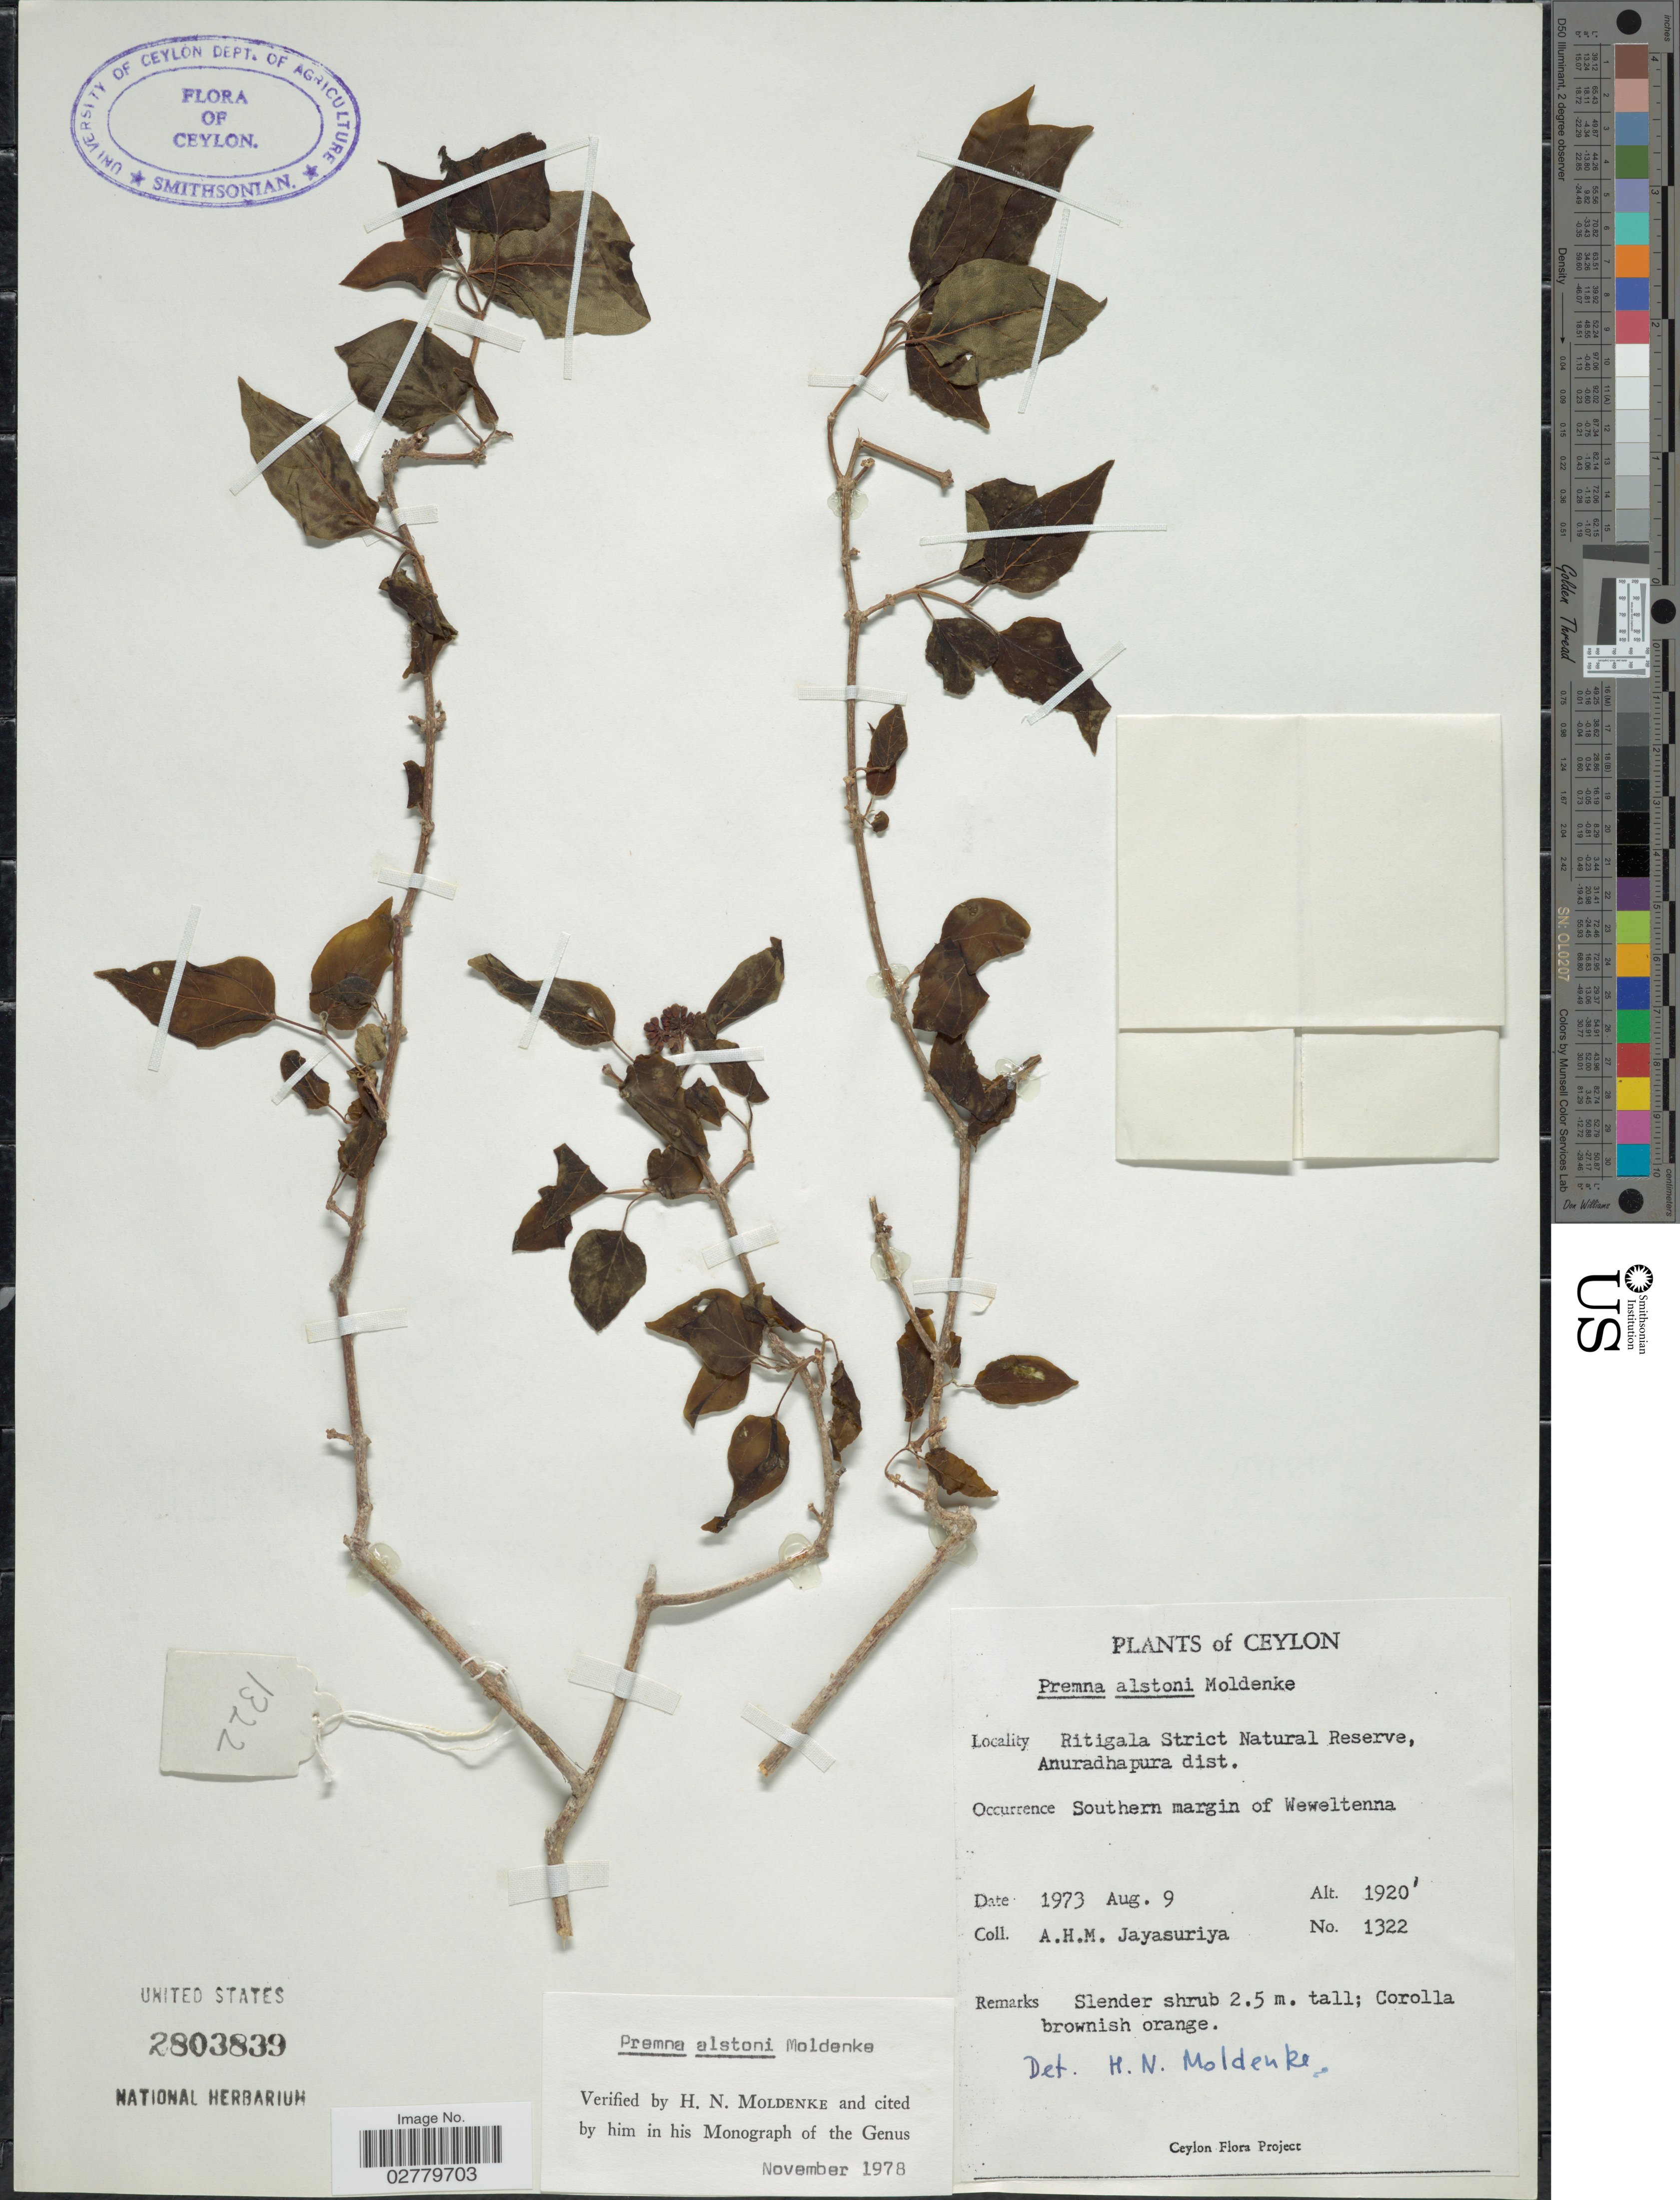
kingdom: Plantae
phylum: Tracheophyta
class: Magnoliopsida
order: Lamiales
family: Lamiaceae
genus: Premna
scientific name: Premna alstonii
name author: Moldenke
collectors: A. H. Jayasuriya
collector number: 1322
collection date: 1973-08-09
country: Sri Lanka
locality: Ceylon. Ritigala Strict Natural Reserve, Anuradhapura dist. Southern margin of Weweltenna.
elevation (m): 585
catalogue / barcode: US 2803839